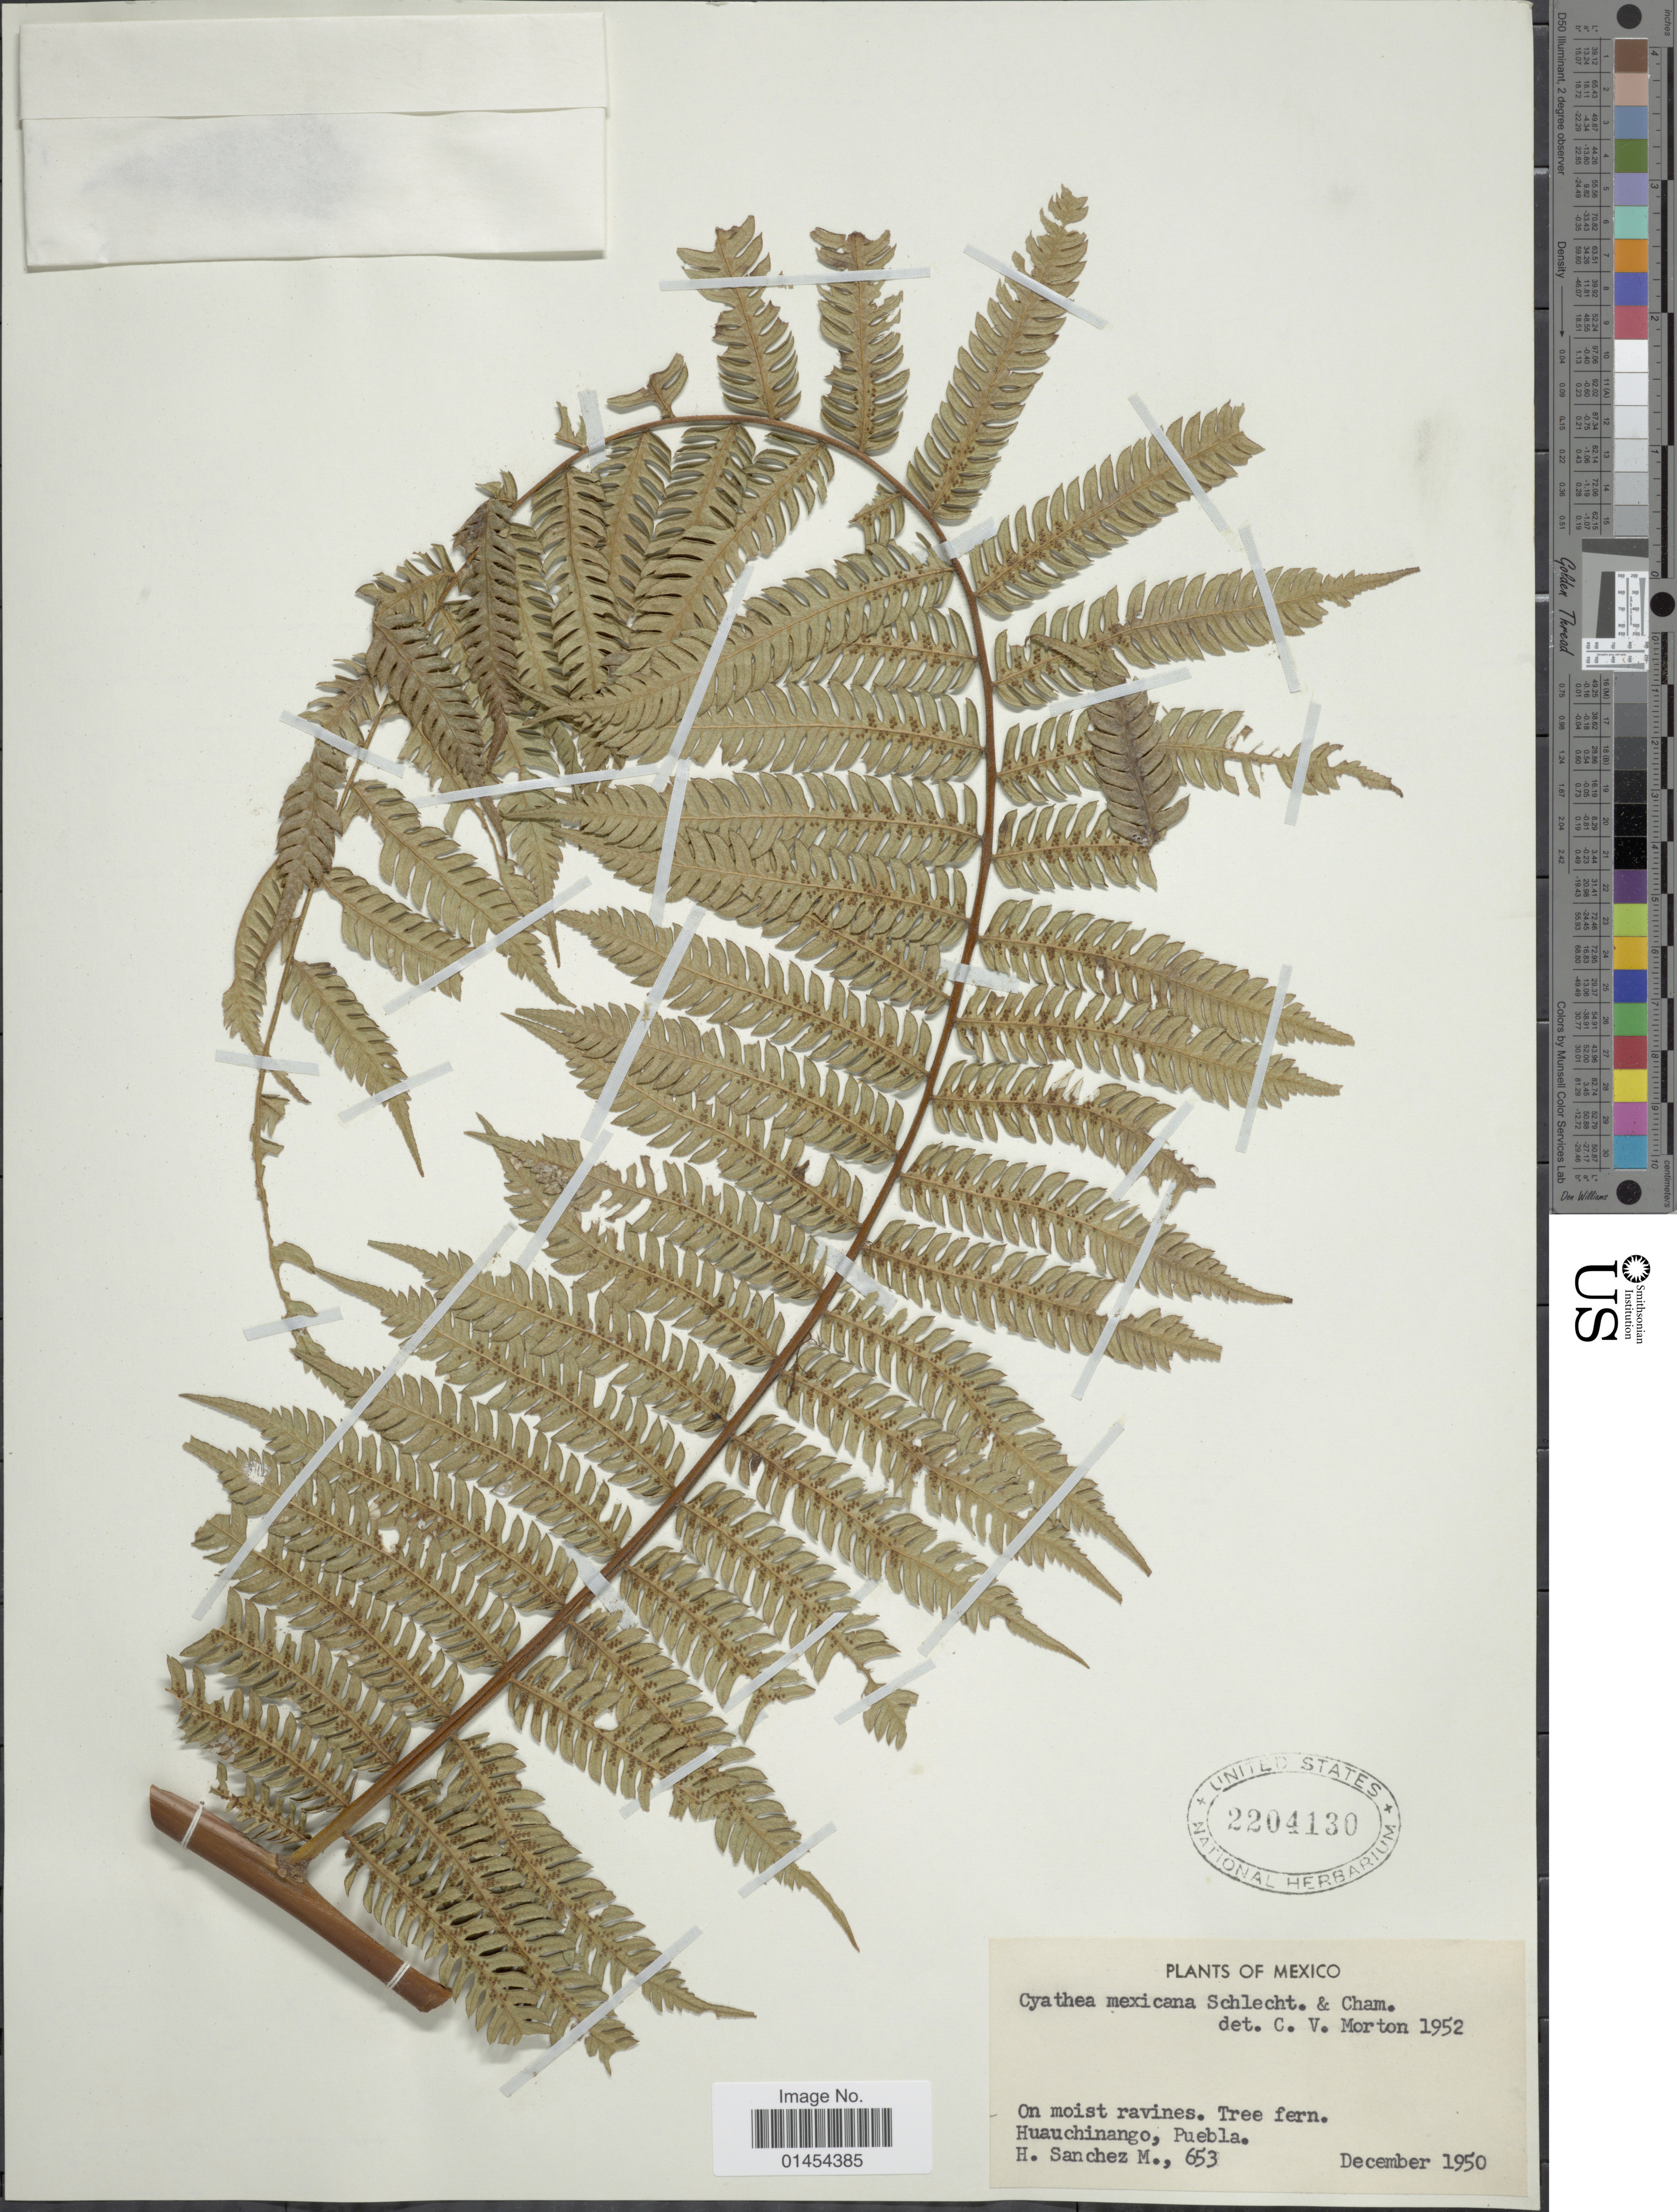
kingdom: Plantae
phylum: Tracheophyta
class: Polypodiopsida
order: Cyatheales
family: Cyatheaceae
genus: Alsophila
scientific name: Alsophila firma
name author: (Baker) D.S. Conant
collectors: H. Sánchez-Mejorada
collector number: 653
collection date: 1950-12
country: Mexico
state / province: Puebla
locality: Huauchinango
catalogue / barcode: US 2204130